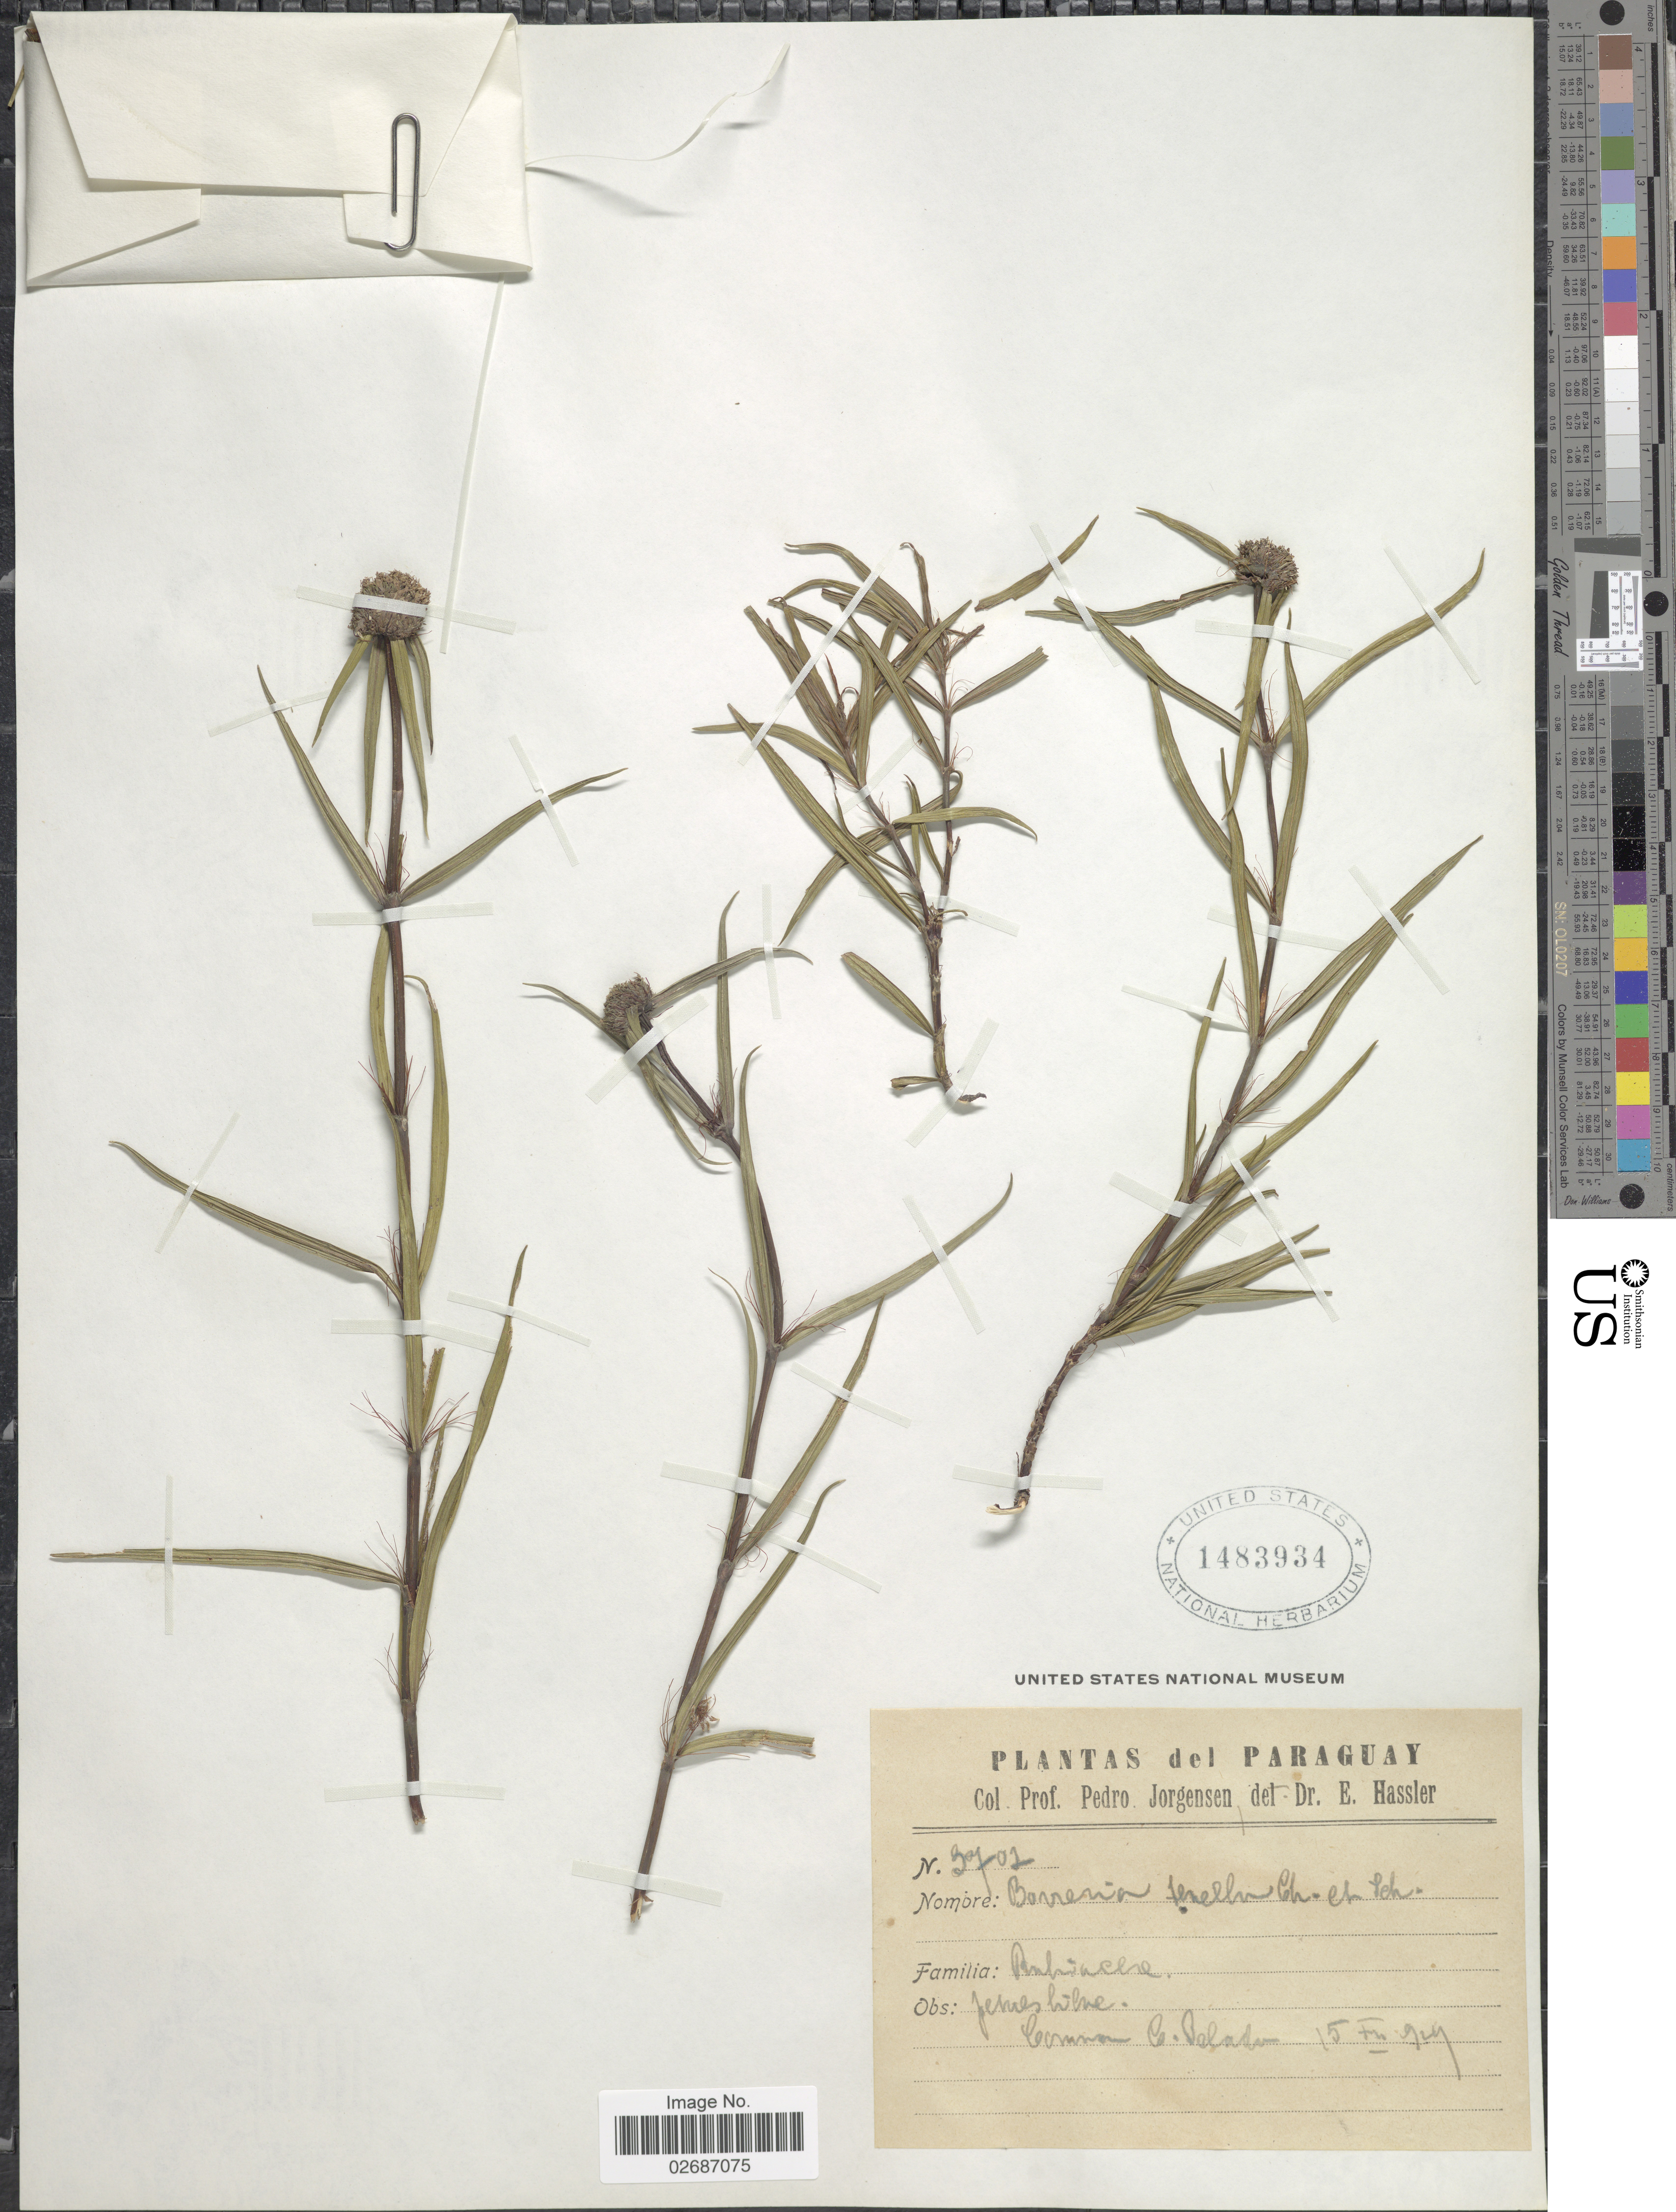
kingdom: Plantae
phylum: Tracheophyta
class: Magnoliopsida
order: Gentianales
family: Rubiaceae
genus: Borreria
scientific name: Borreria suaveolens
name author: G. Mey.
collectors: P. Jörgensen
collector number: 9702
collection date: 1929-12-15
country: Paraguay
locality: C. Pelado.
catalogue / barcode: US 1483934